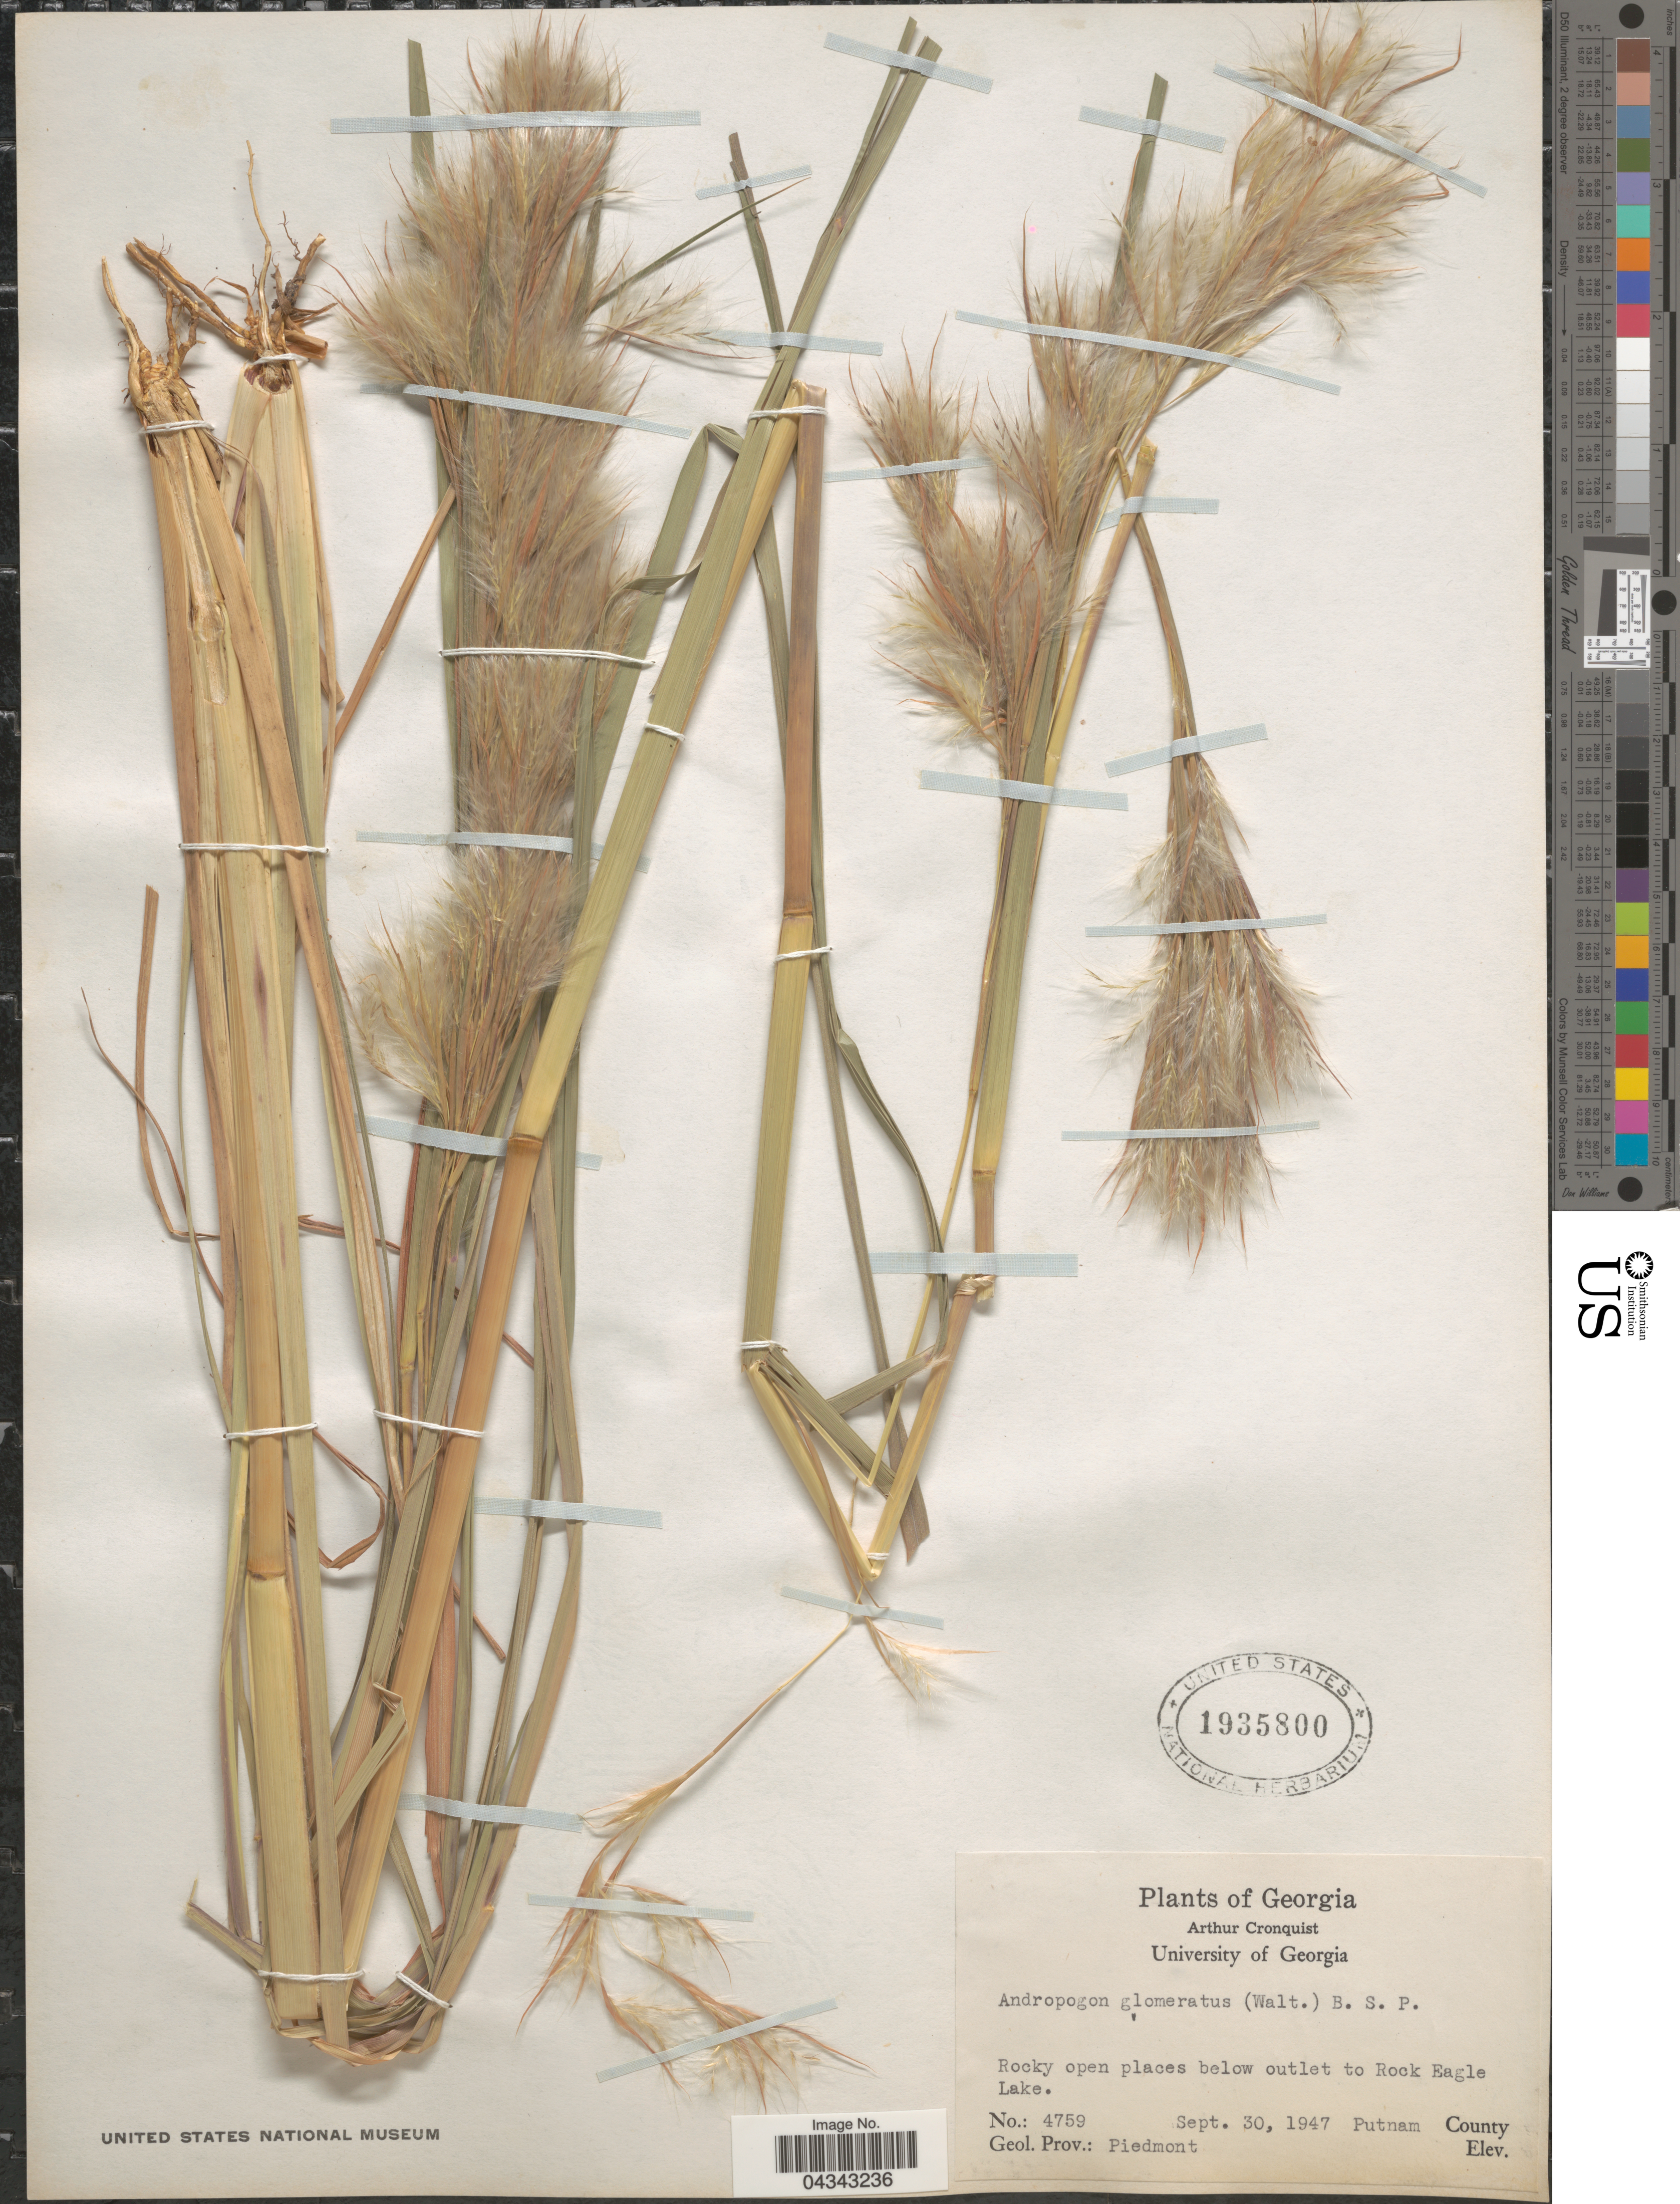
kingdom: Plantae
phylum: Tracheophyta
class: Liliopsida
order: Poales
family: Poaceae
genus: Andropogon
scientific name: Andropogon glomeratus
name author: (Walter) Britton, Stearns & Poggenb.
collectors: A. J. Cronquist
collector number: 4759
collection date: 1947-09-30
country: United States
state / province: Georgia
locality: Rocky open places below outlet to Rock Eagle Lake. Putnam County. Geol. Prov.: Piedmont.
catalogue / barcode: US 1935800